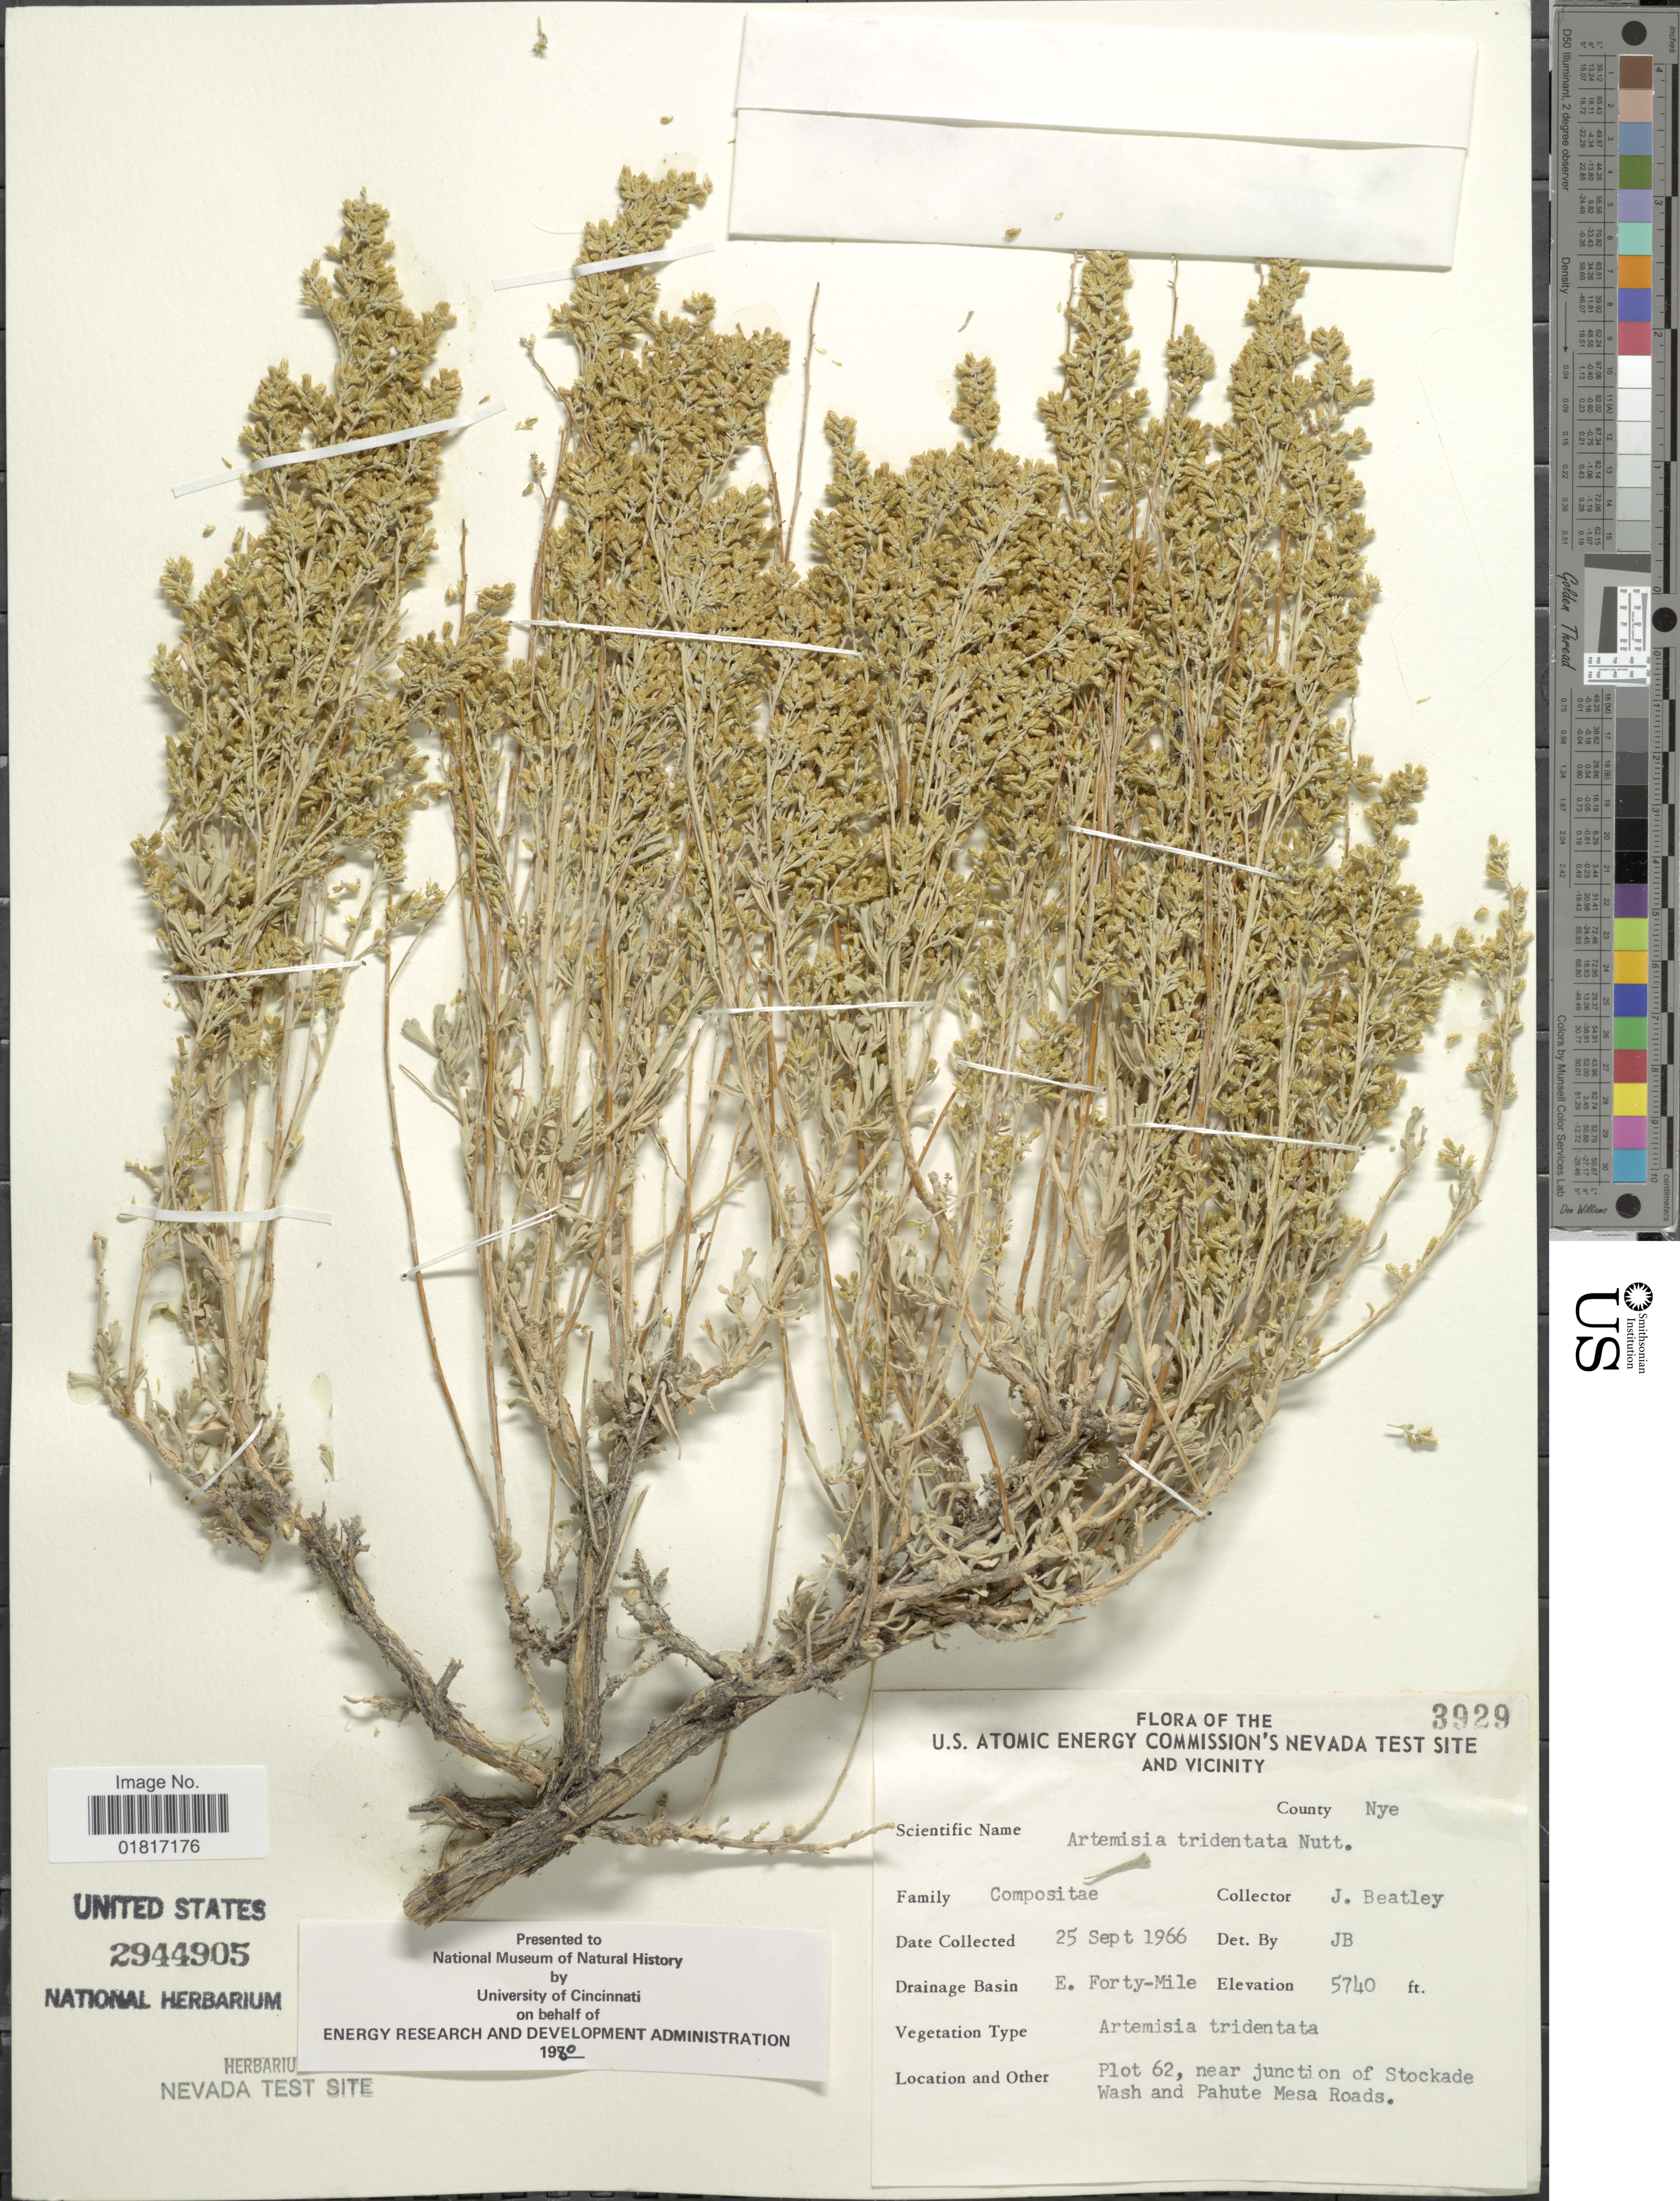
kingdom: Plantae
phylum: Tracheophyta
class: Magnoliopsida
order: Asterales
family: Asteraceae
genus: Artemisia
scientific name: Artemisia tridentata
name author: Nutt.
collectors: J. C. Beatley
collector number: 3929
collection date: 1966-09-25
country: United States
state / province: Nevada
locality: U.S. Atomic Energy Commision's Nevada Test Site and Vicinity, County Nye, Drainage Basin E. Forty-Mile, Plot 62, near junction of Stockade Wash and Pahute Mesa Roads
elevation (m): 1750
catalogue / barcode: US 2944905